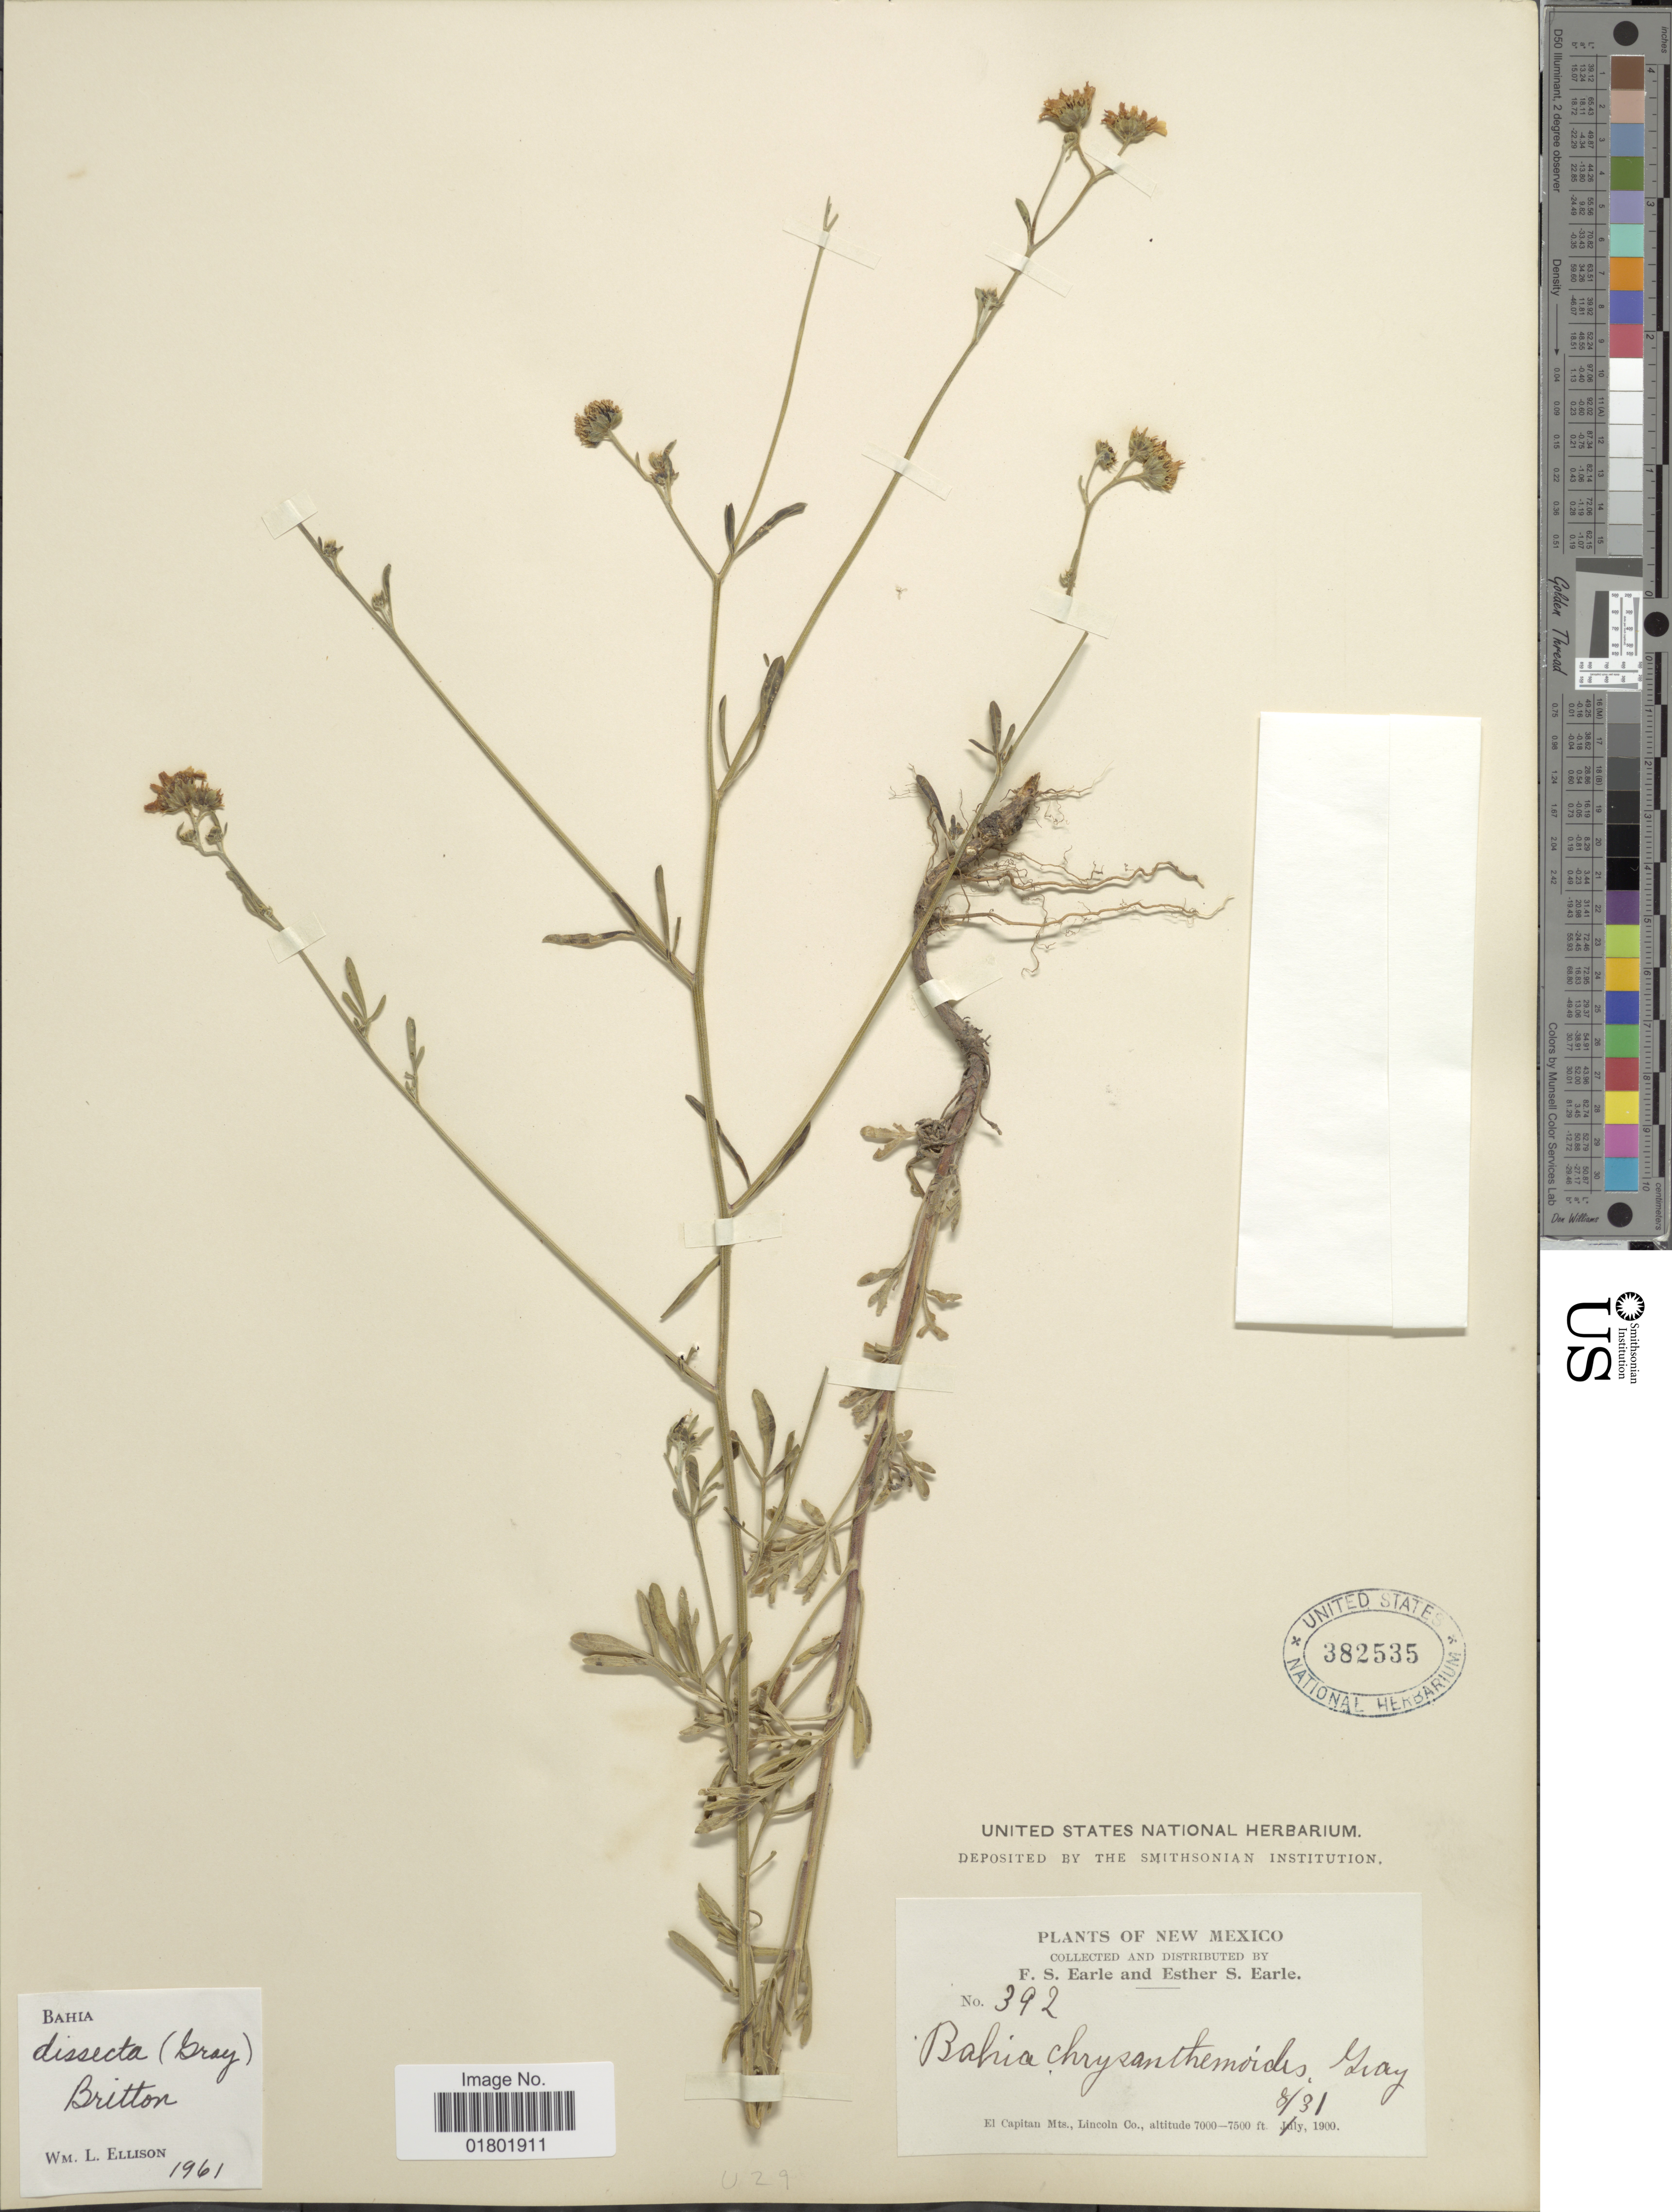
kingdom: Plantae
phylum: Tracheophyta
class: Magnoliopsida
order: Asterales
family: Asteraceae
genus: Bahia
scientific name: Bahia dissecta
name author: (A. Gray) Britton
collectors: F. S. Earle & E. S. Earle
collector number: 392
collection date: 1900-08-31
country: United States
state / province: New Mexico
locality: El Capitan Mts., Lincoln Co.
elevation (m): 2134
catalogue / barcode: US 382535